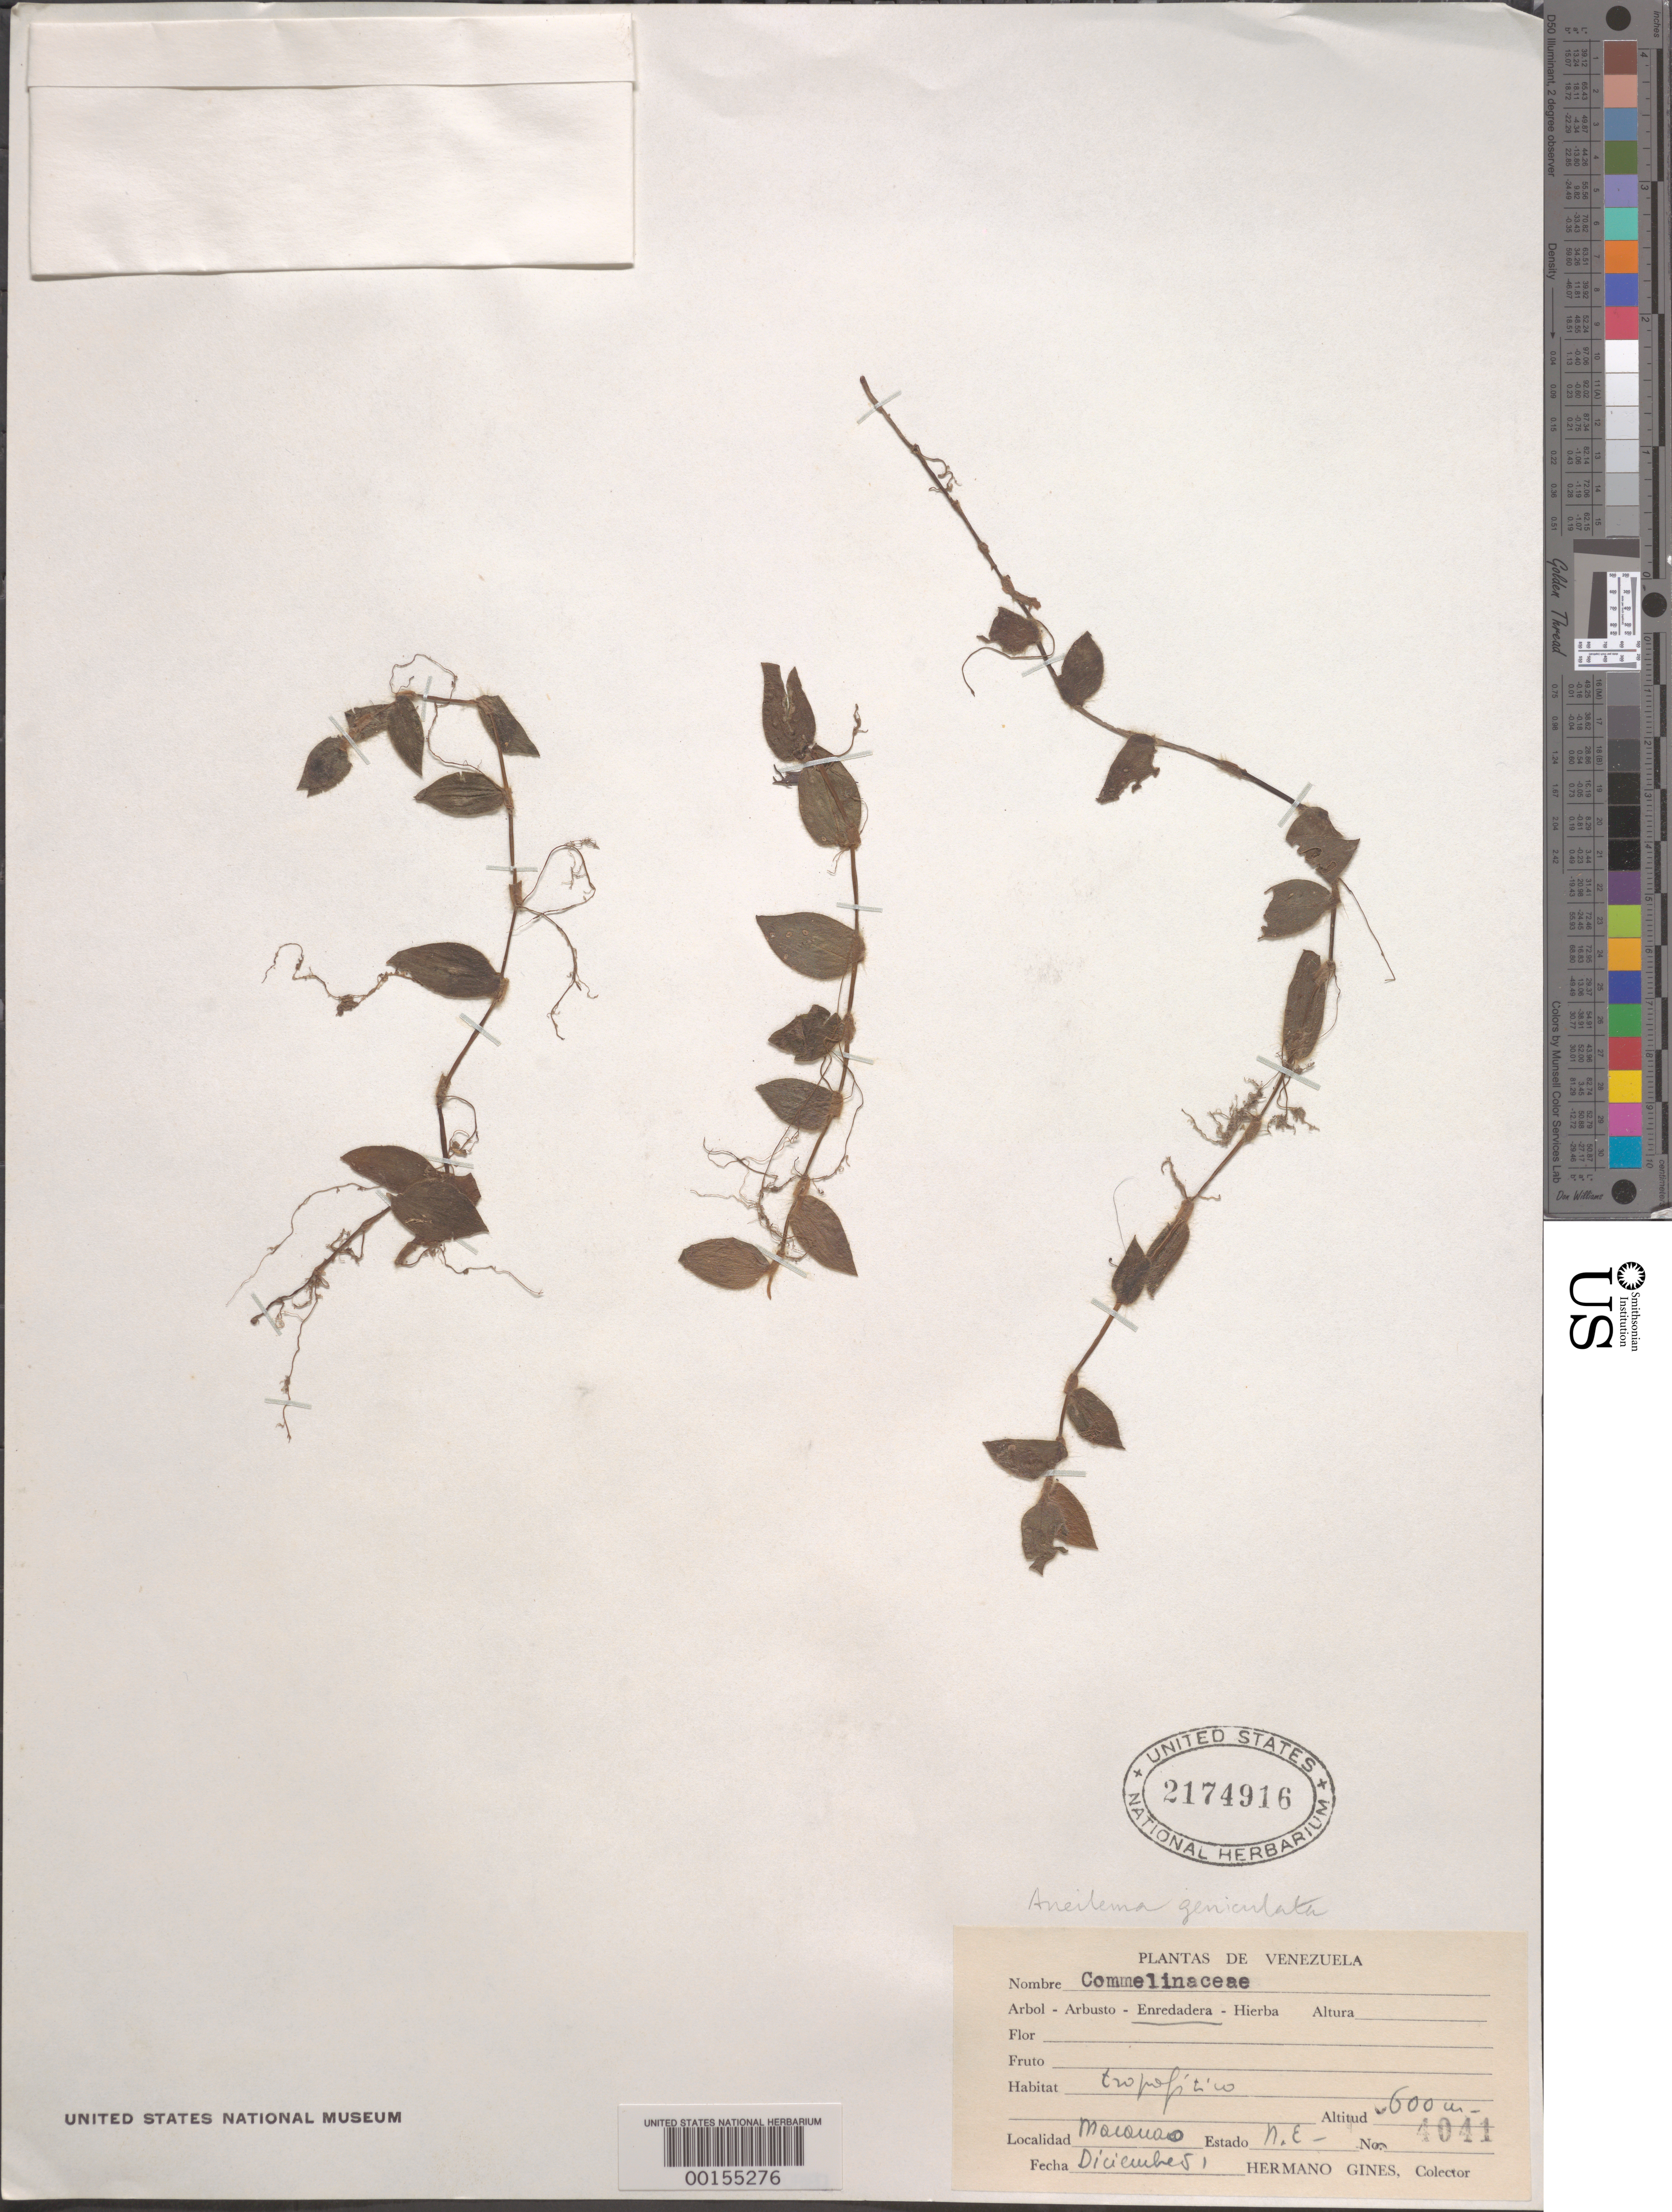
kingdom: Plantae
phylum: Tracheophyta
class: Liliopsida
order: Commelinales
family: Commelinaceae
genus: Gibasis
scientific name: Gibasis geniculata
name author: (Jacq.) Rohweder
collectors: Bro. Gines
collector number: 4041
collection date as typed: Dec 1951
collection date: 1951-12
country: Venezuela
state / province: Nueva Esparta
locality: Moconao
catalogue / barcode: US 2174916